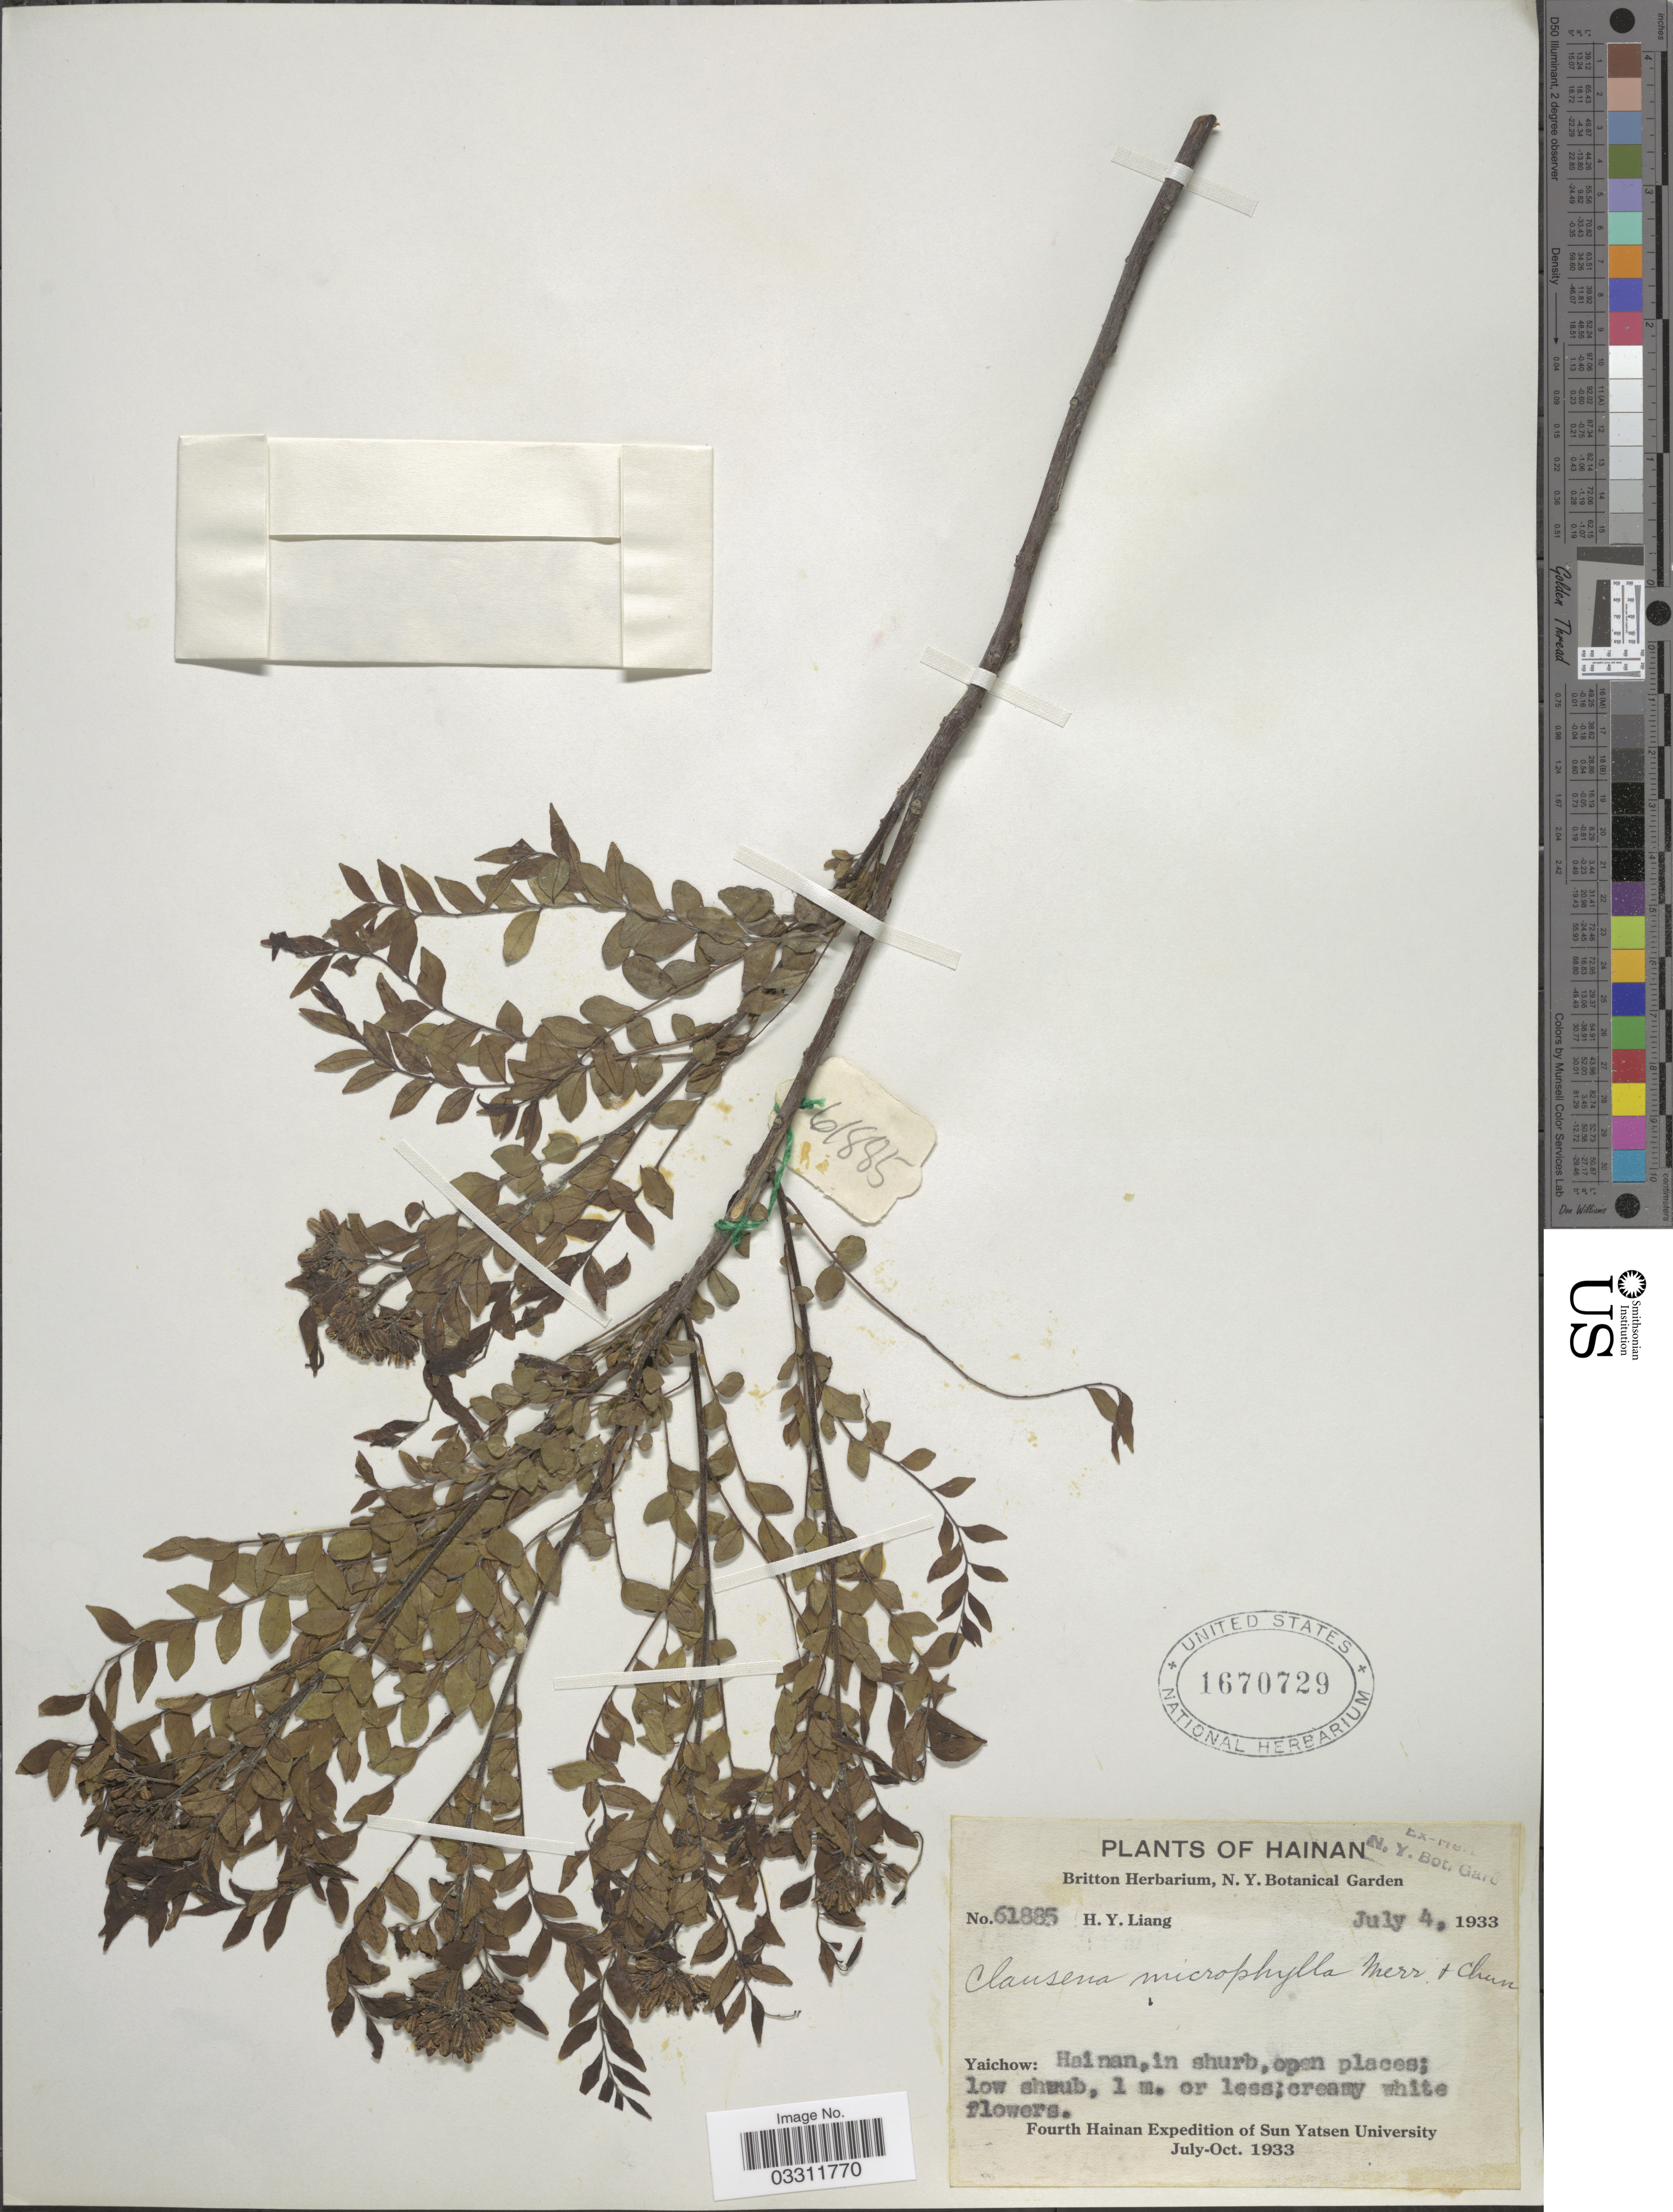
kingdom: Plantae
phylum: Tracheophyta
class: Magnoliopsida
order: Sapindales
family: Rutaceae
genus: Clausena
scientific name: Clausena microphylla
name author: Merr. & Chun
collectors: H. Y. Liang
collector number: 61885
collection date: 1933-07-04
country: China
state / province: Hainan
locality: Yaichow.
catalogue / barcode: US 1670729